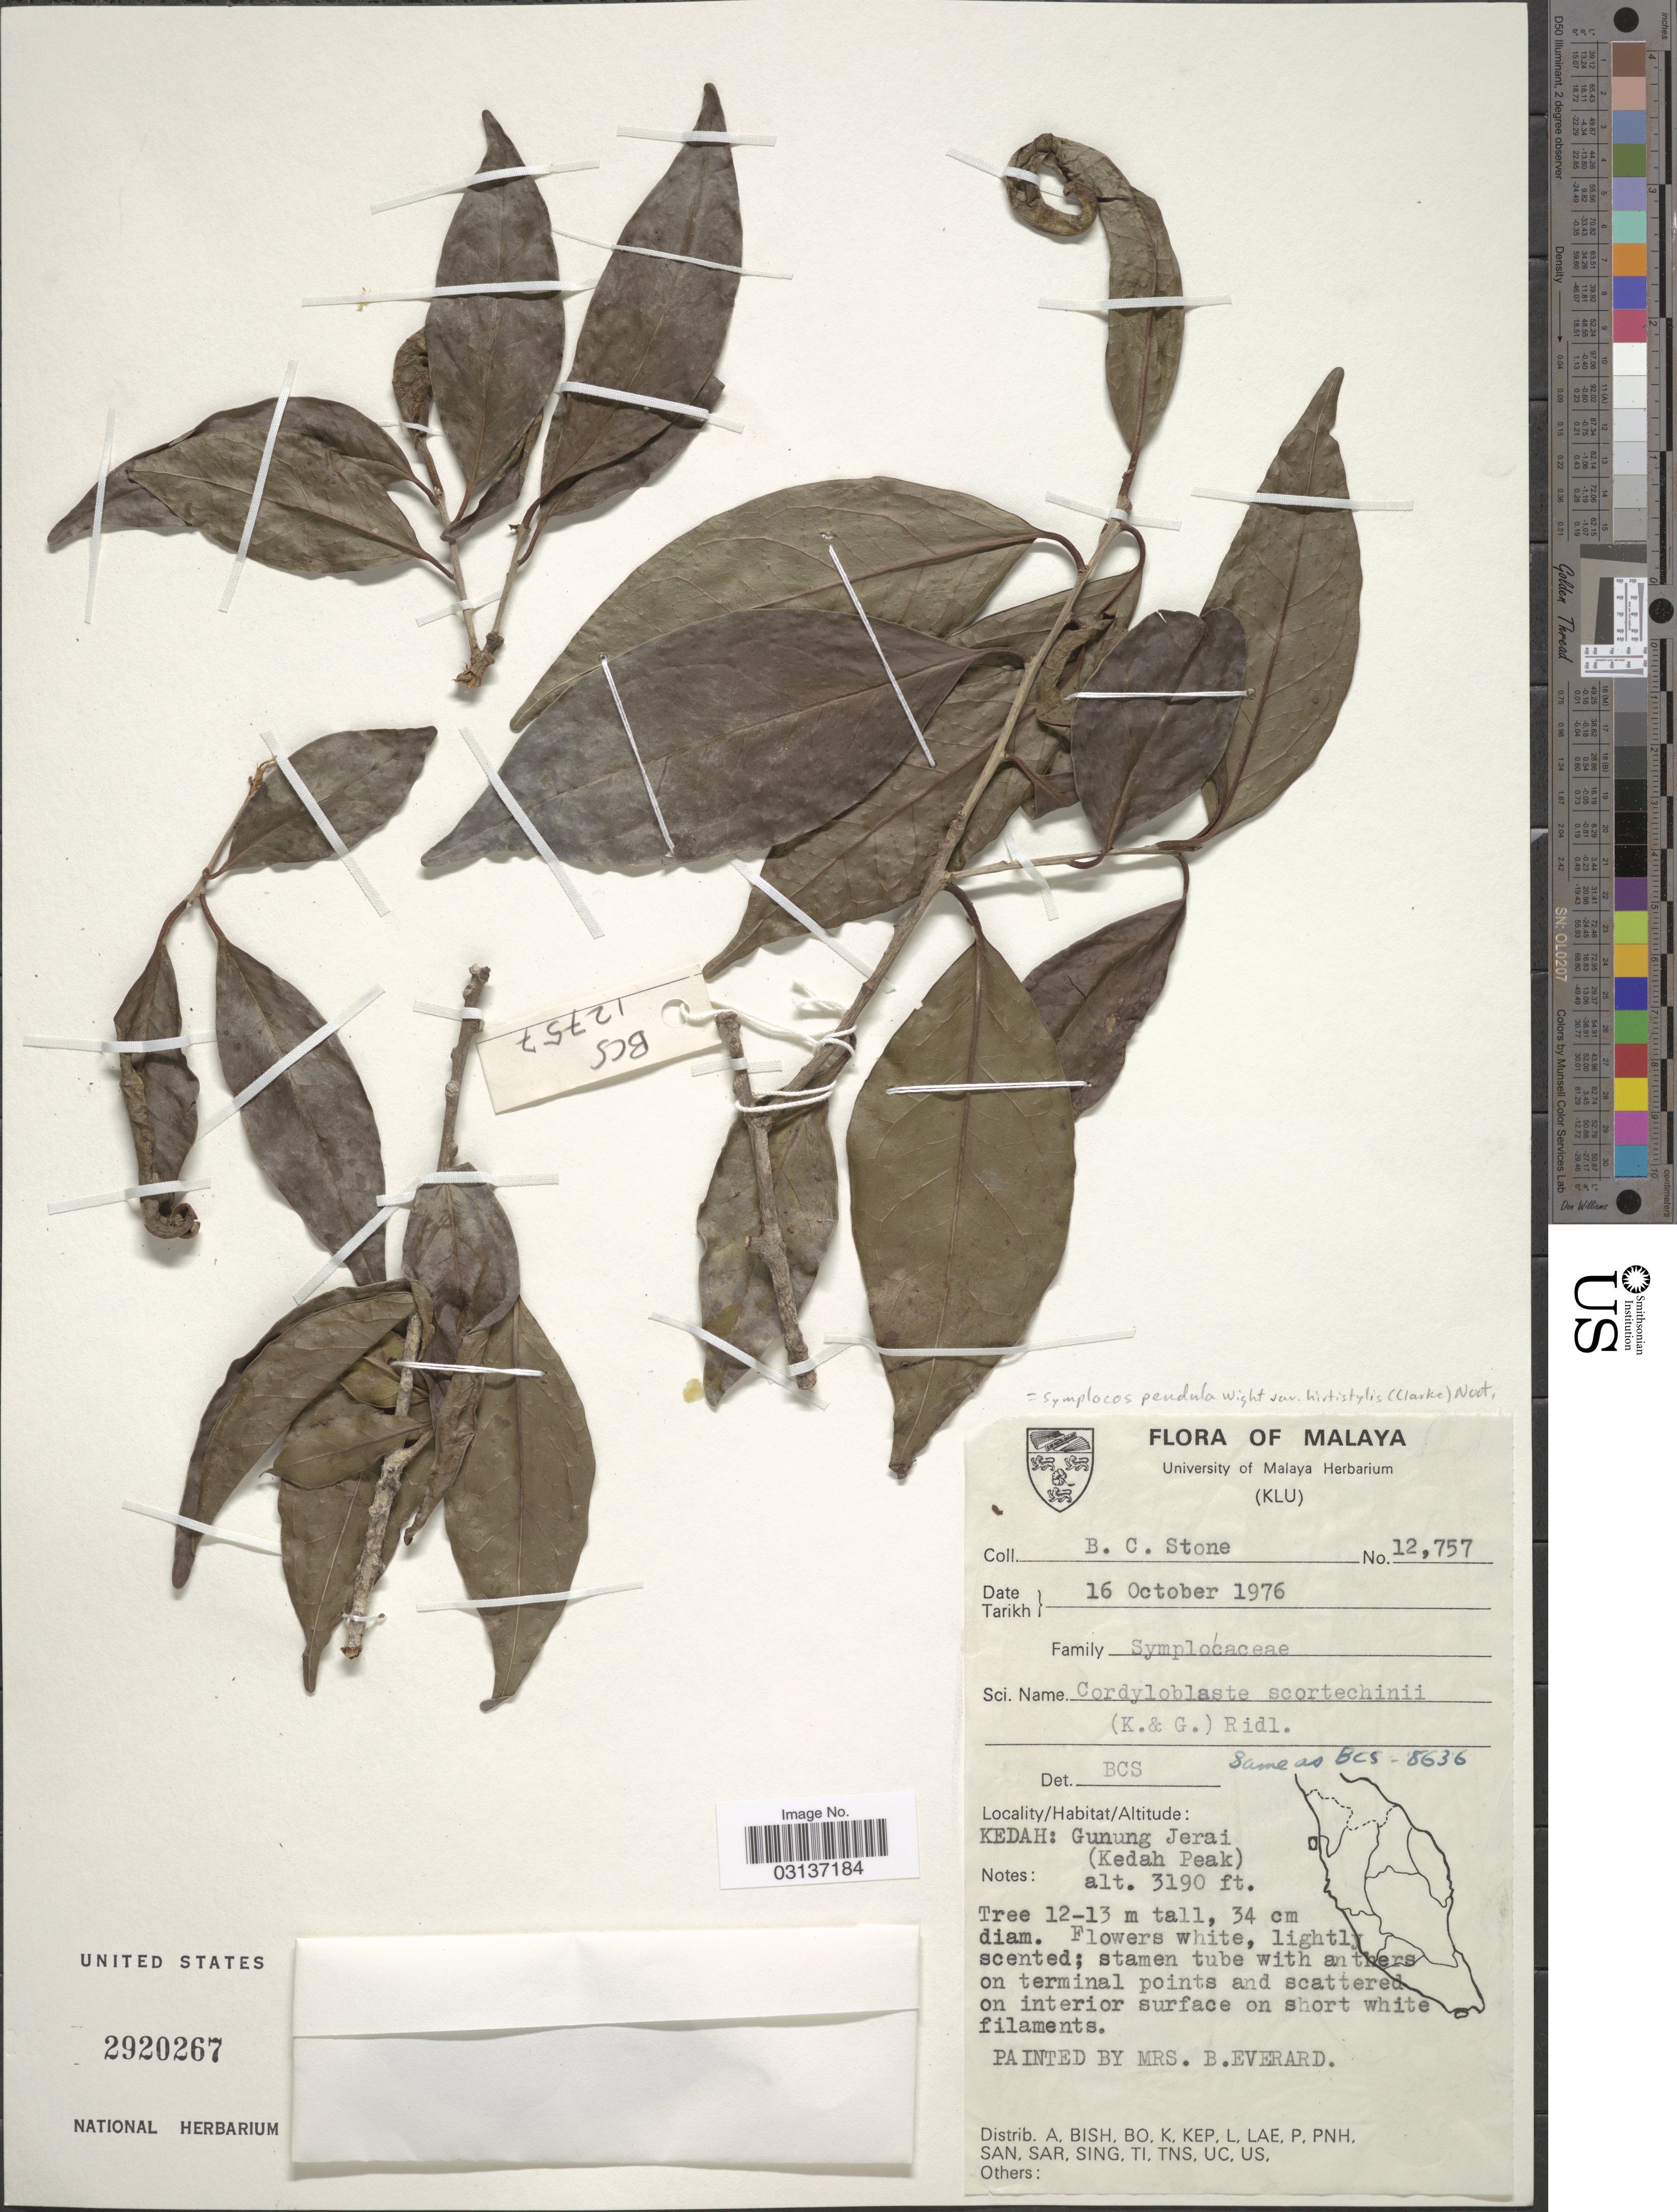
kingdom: Plantae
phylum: Tracheophyta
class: Magnoliopsida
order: Ericales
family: Symplocaceae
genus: Cordyloblaste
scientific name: Cordyloblaste henschelii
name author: Moritzi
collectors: B. C. Stone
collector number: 12757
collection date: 1976-10-16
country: Malaysia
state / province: Kedah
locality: Malaya. Gunung Jerai (Kedah Peak).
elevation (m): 972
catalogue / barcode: US 2920267